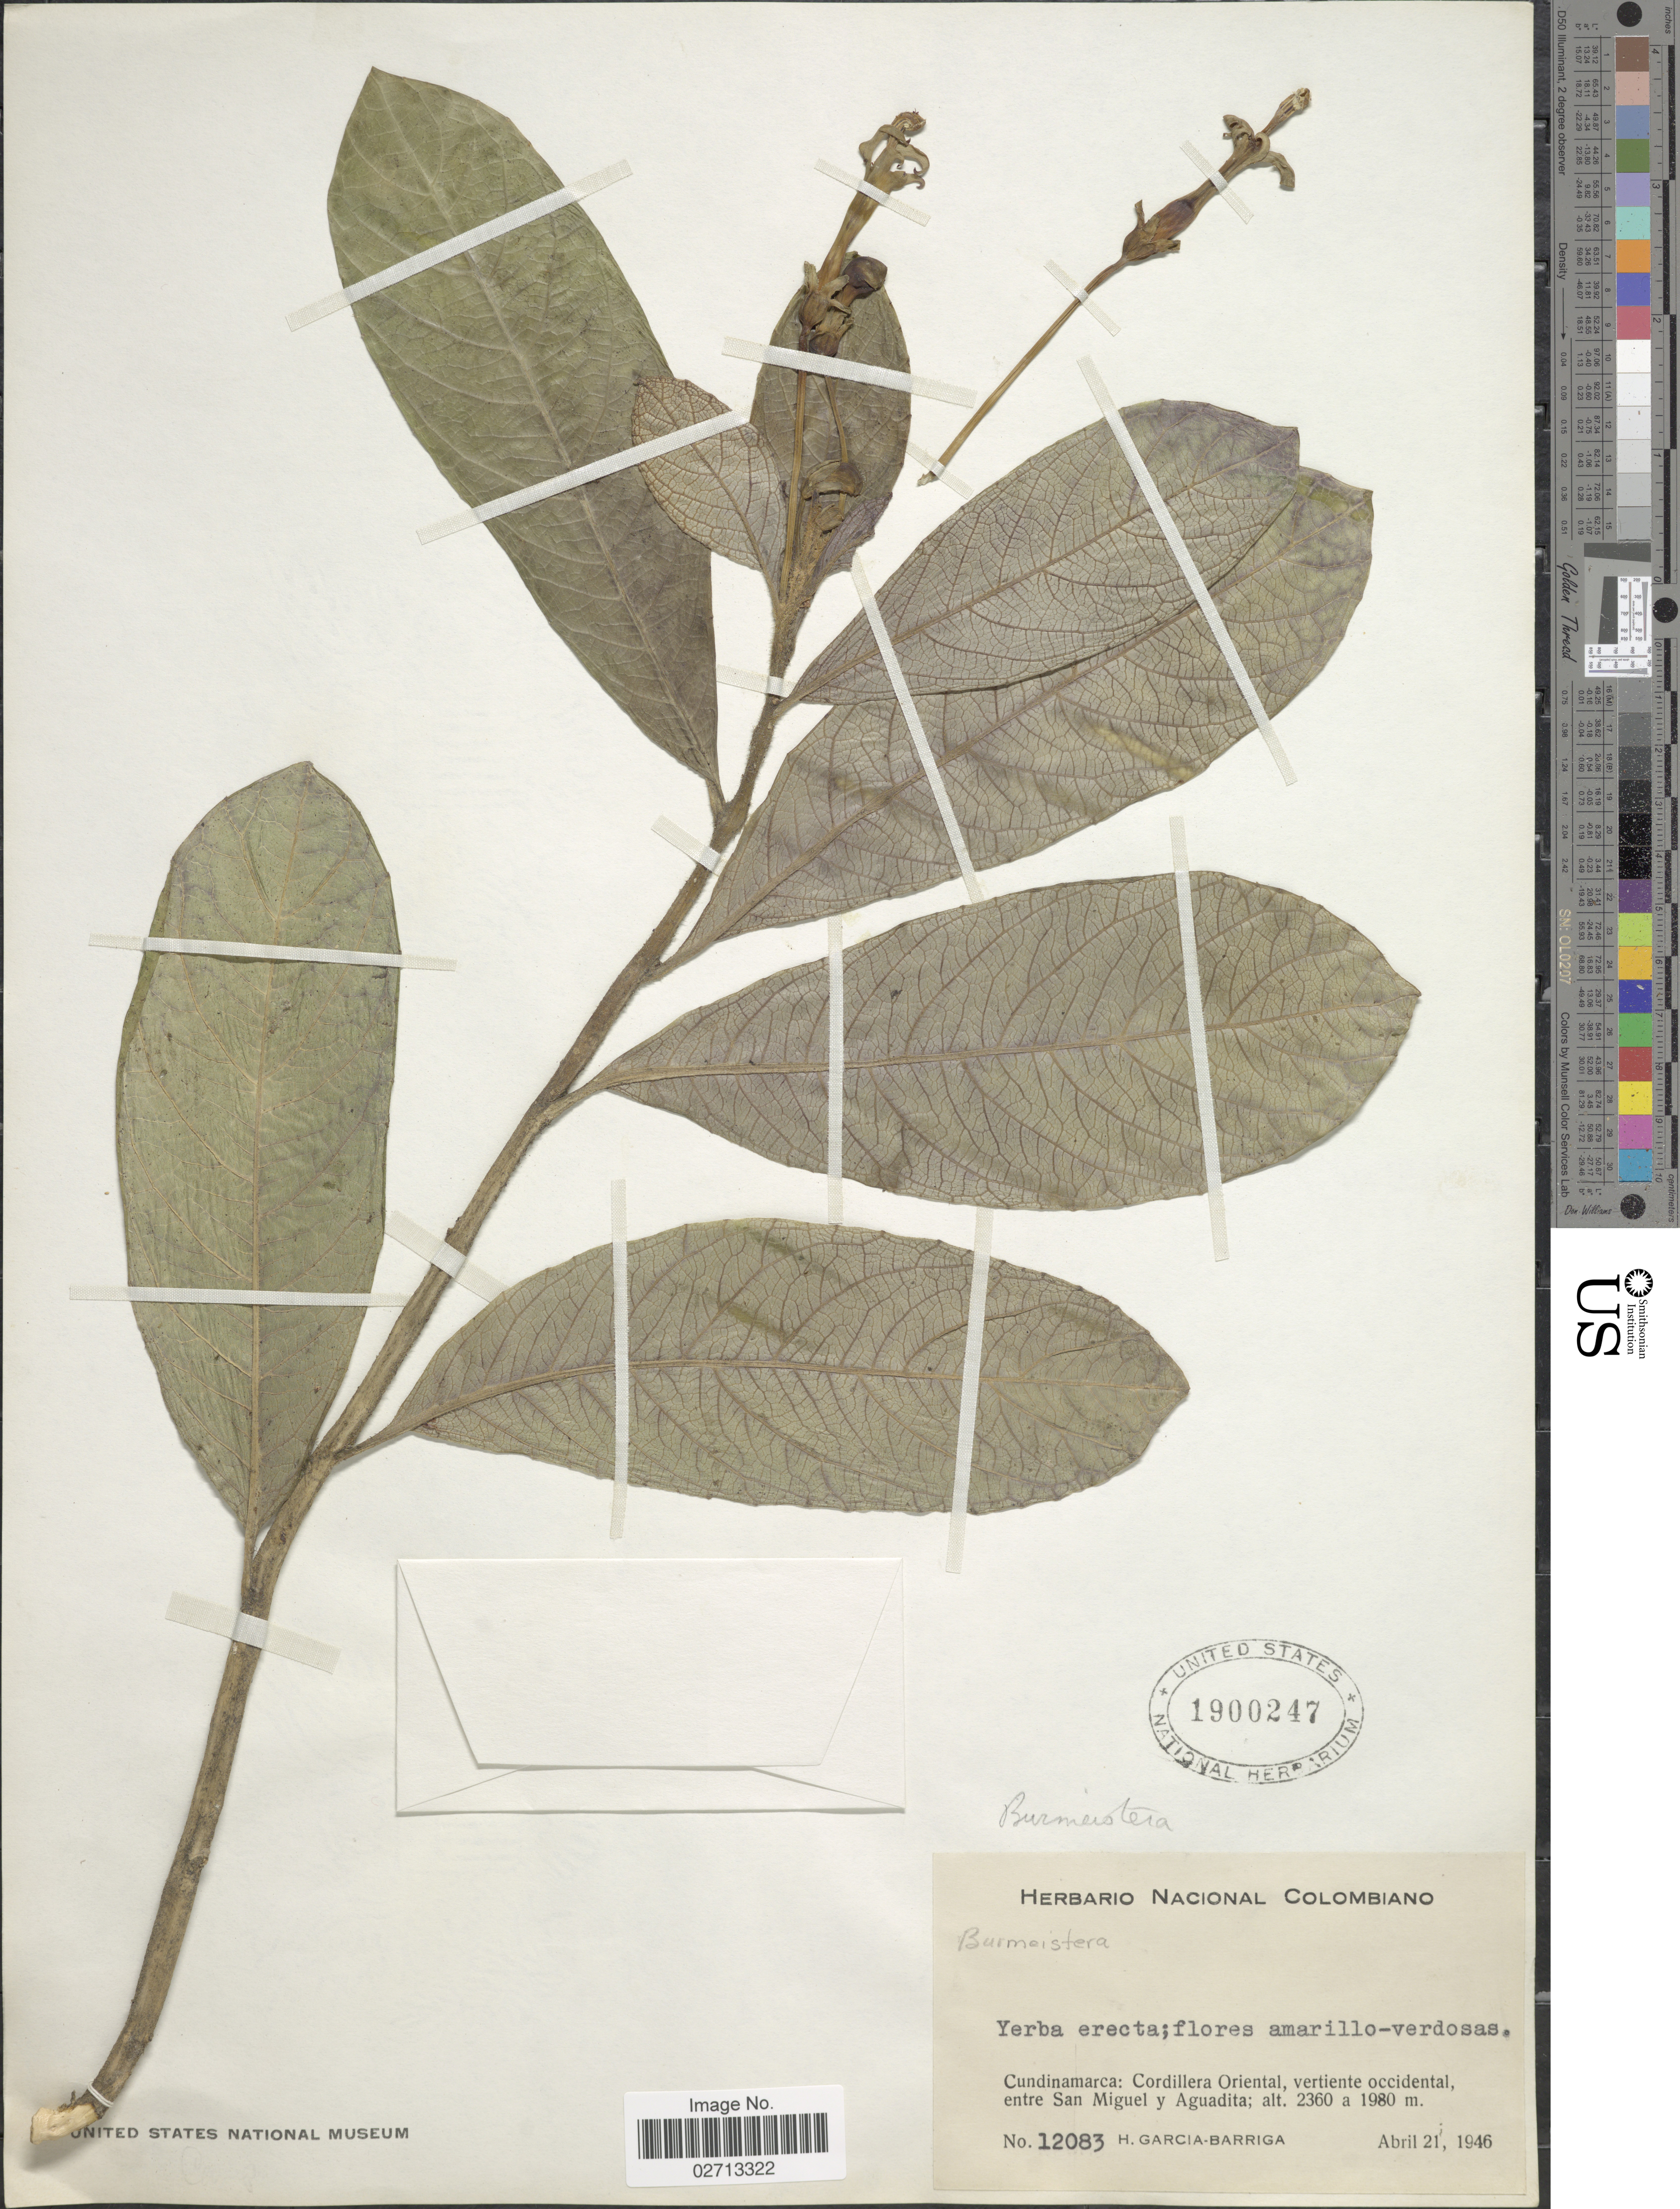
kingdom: Plantae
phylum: Tracheophyta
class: Magnoliopsida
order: Asterales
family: Campanulaceae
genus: Burmeistera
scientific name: Burmeistera sp.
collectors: H. García Barriga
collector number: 12083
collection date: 1946-04-21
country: Colombia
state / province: Cundinamarca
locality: Cordillera Oriental, vertiente occidental, entre San Miguel y Aguadita.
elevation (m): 1980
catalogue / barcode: US 1900247